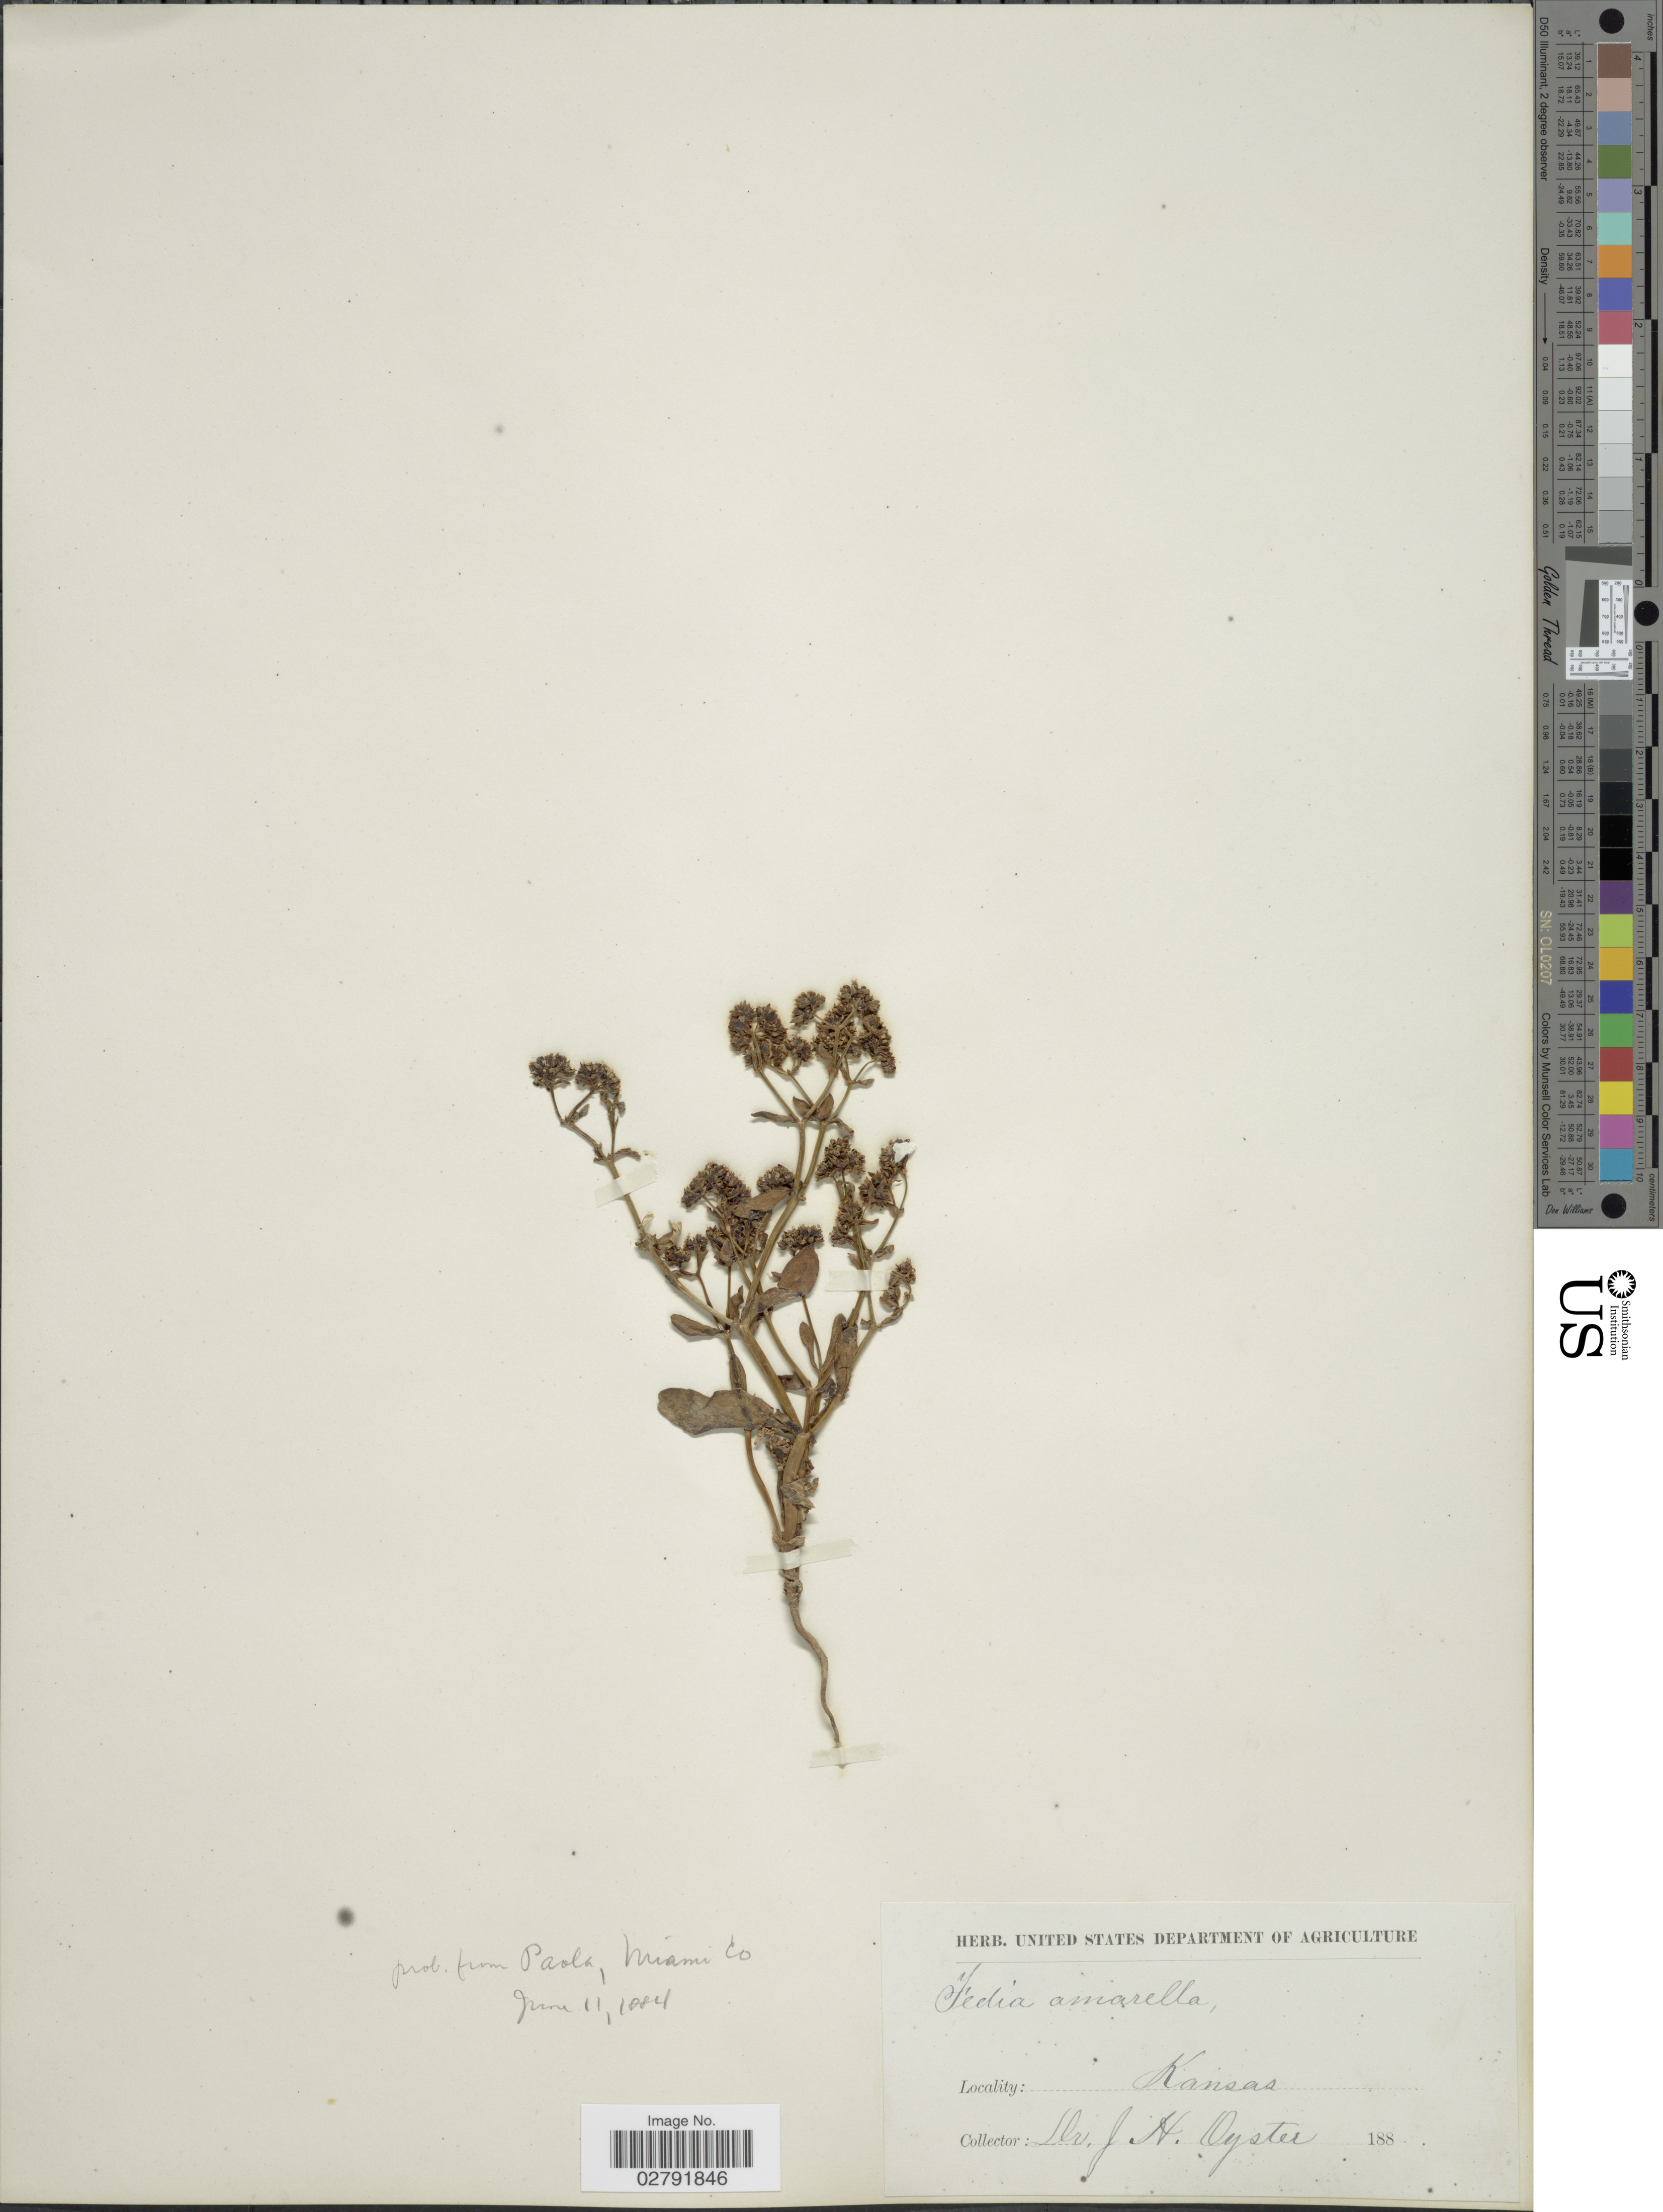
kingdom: Plantae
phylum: Tracheophyta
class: Magnoliopsida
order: Dipsacales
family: Caprifoliaceae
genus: Valerianella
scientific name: Valerianella amarella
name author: (Lindl. ex Engelm.) Krok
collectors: J. H. Oyster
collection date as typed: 188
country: United States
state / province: Kansas